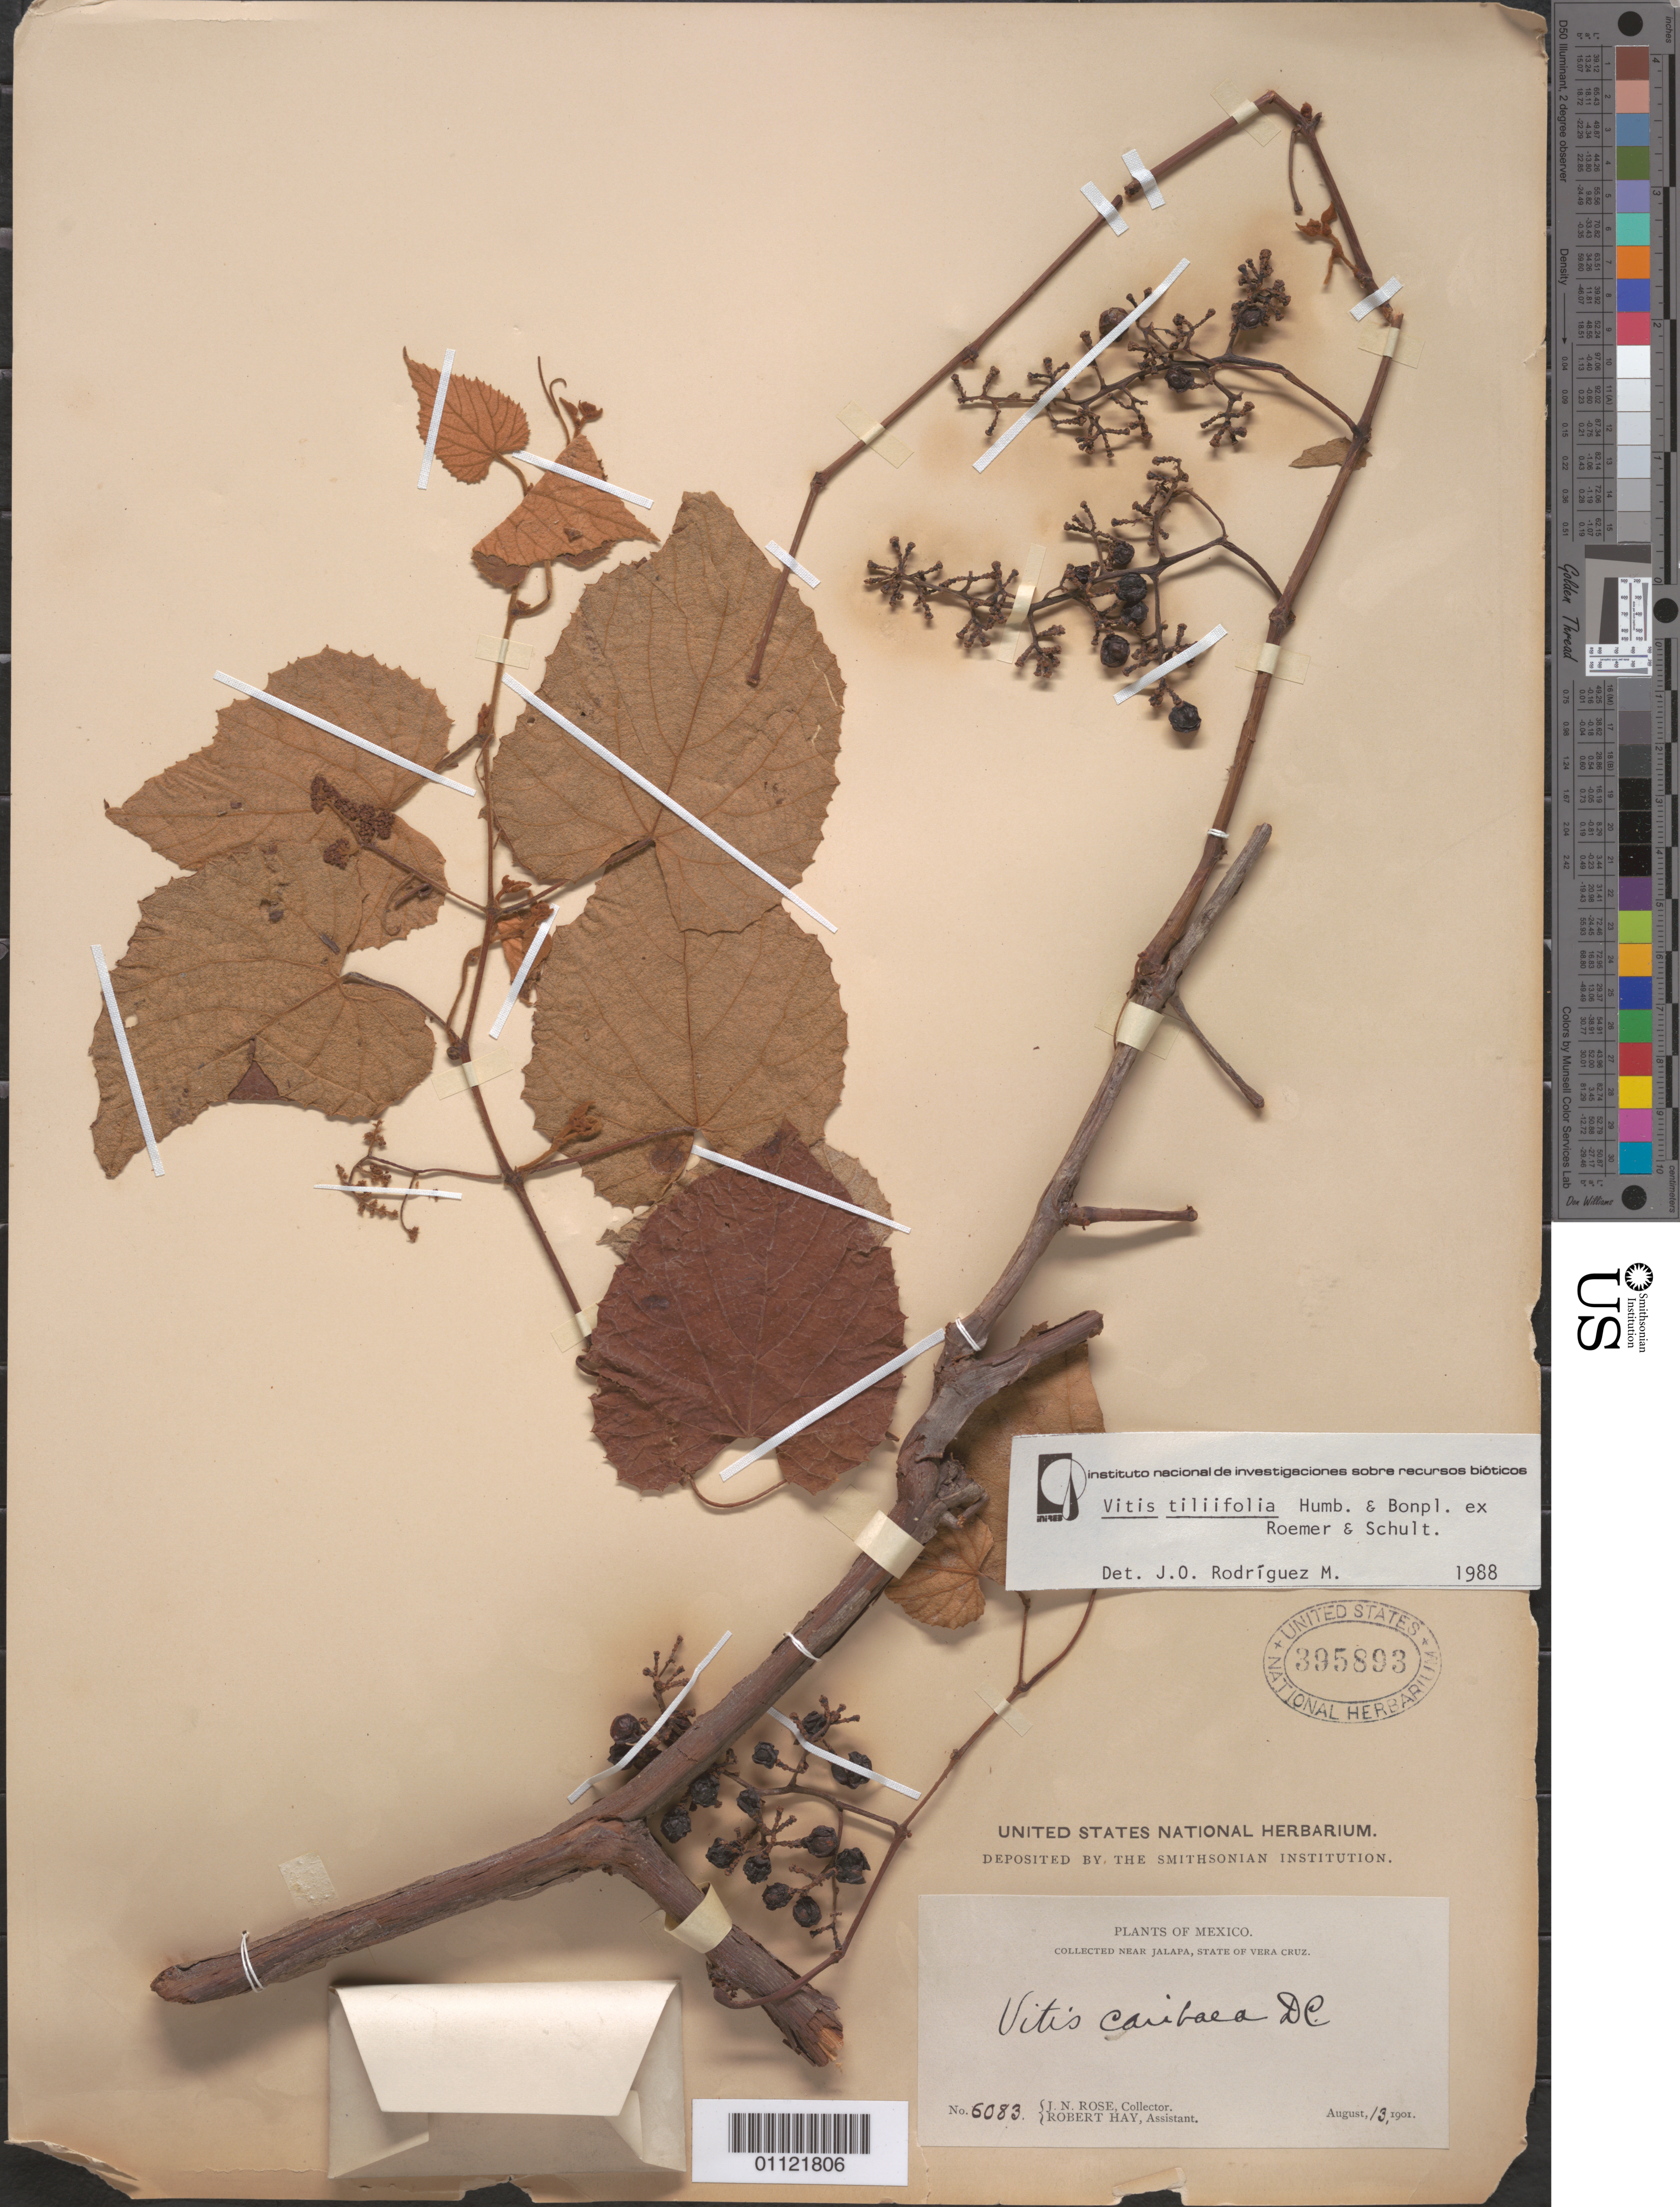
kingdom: Plantae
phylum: Tracheophyta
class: Magnoliopsida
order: Vitales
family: Vitaceae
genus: Vitis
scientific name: Vitis tiliifolia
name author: Humb. & Bonpl. ex Schult.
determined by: Rodriguez M., J. O.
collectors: J. N. Rose & R. Hay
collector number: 6083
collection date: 1901-08-13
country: Mexico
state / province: Veracruz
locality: near Jalapa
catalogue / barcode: US 395893